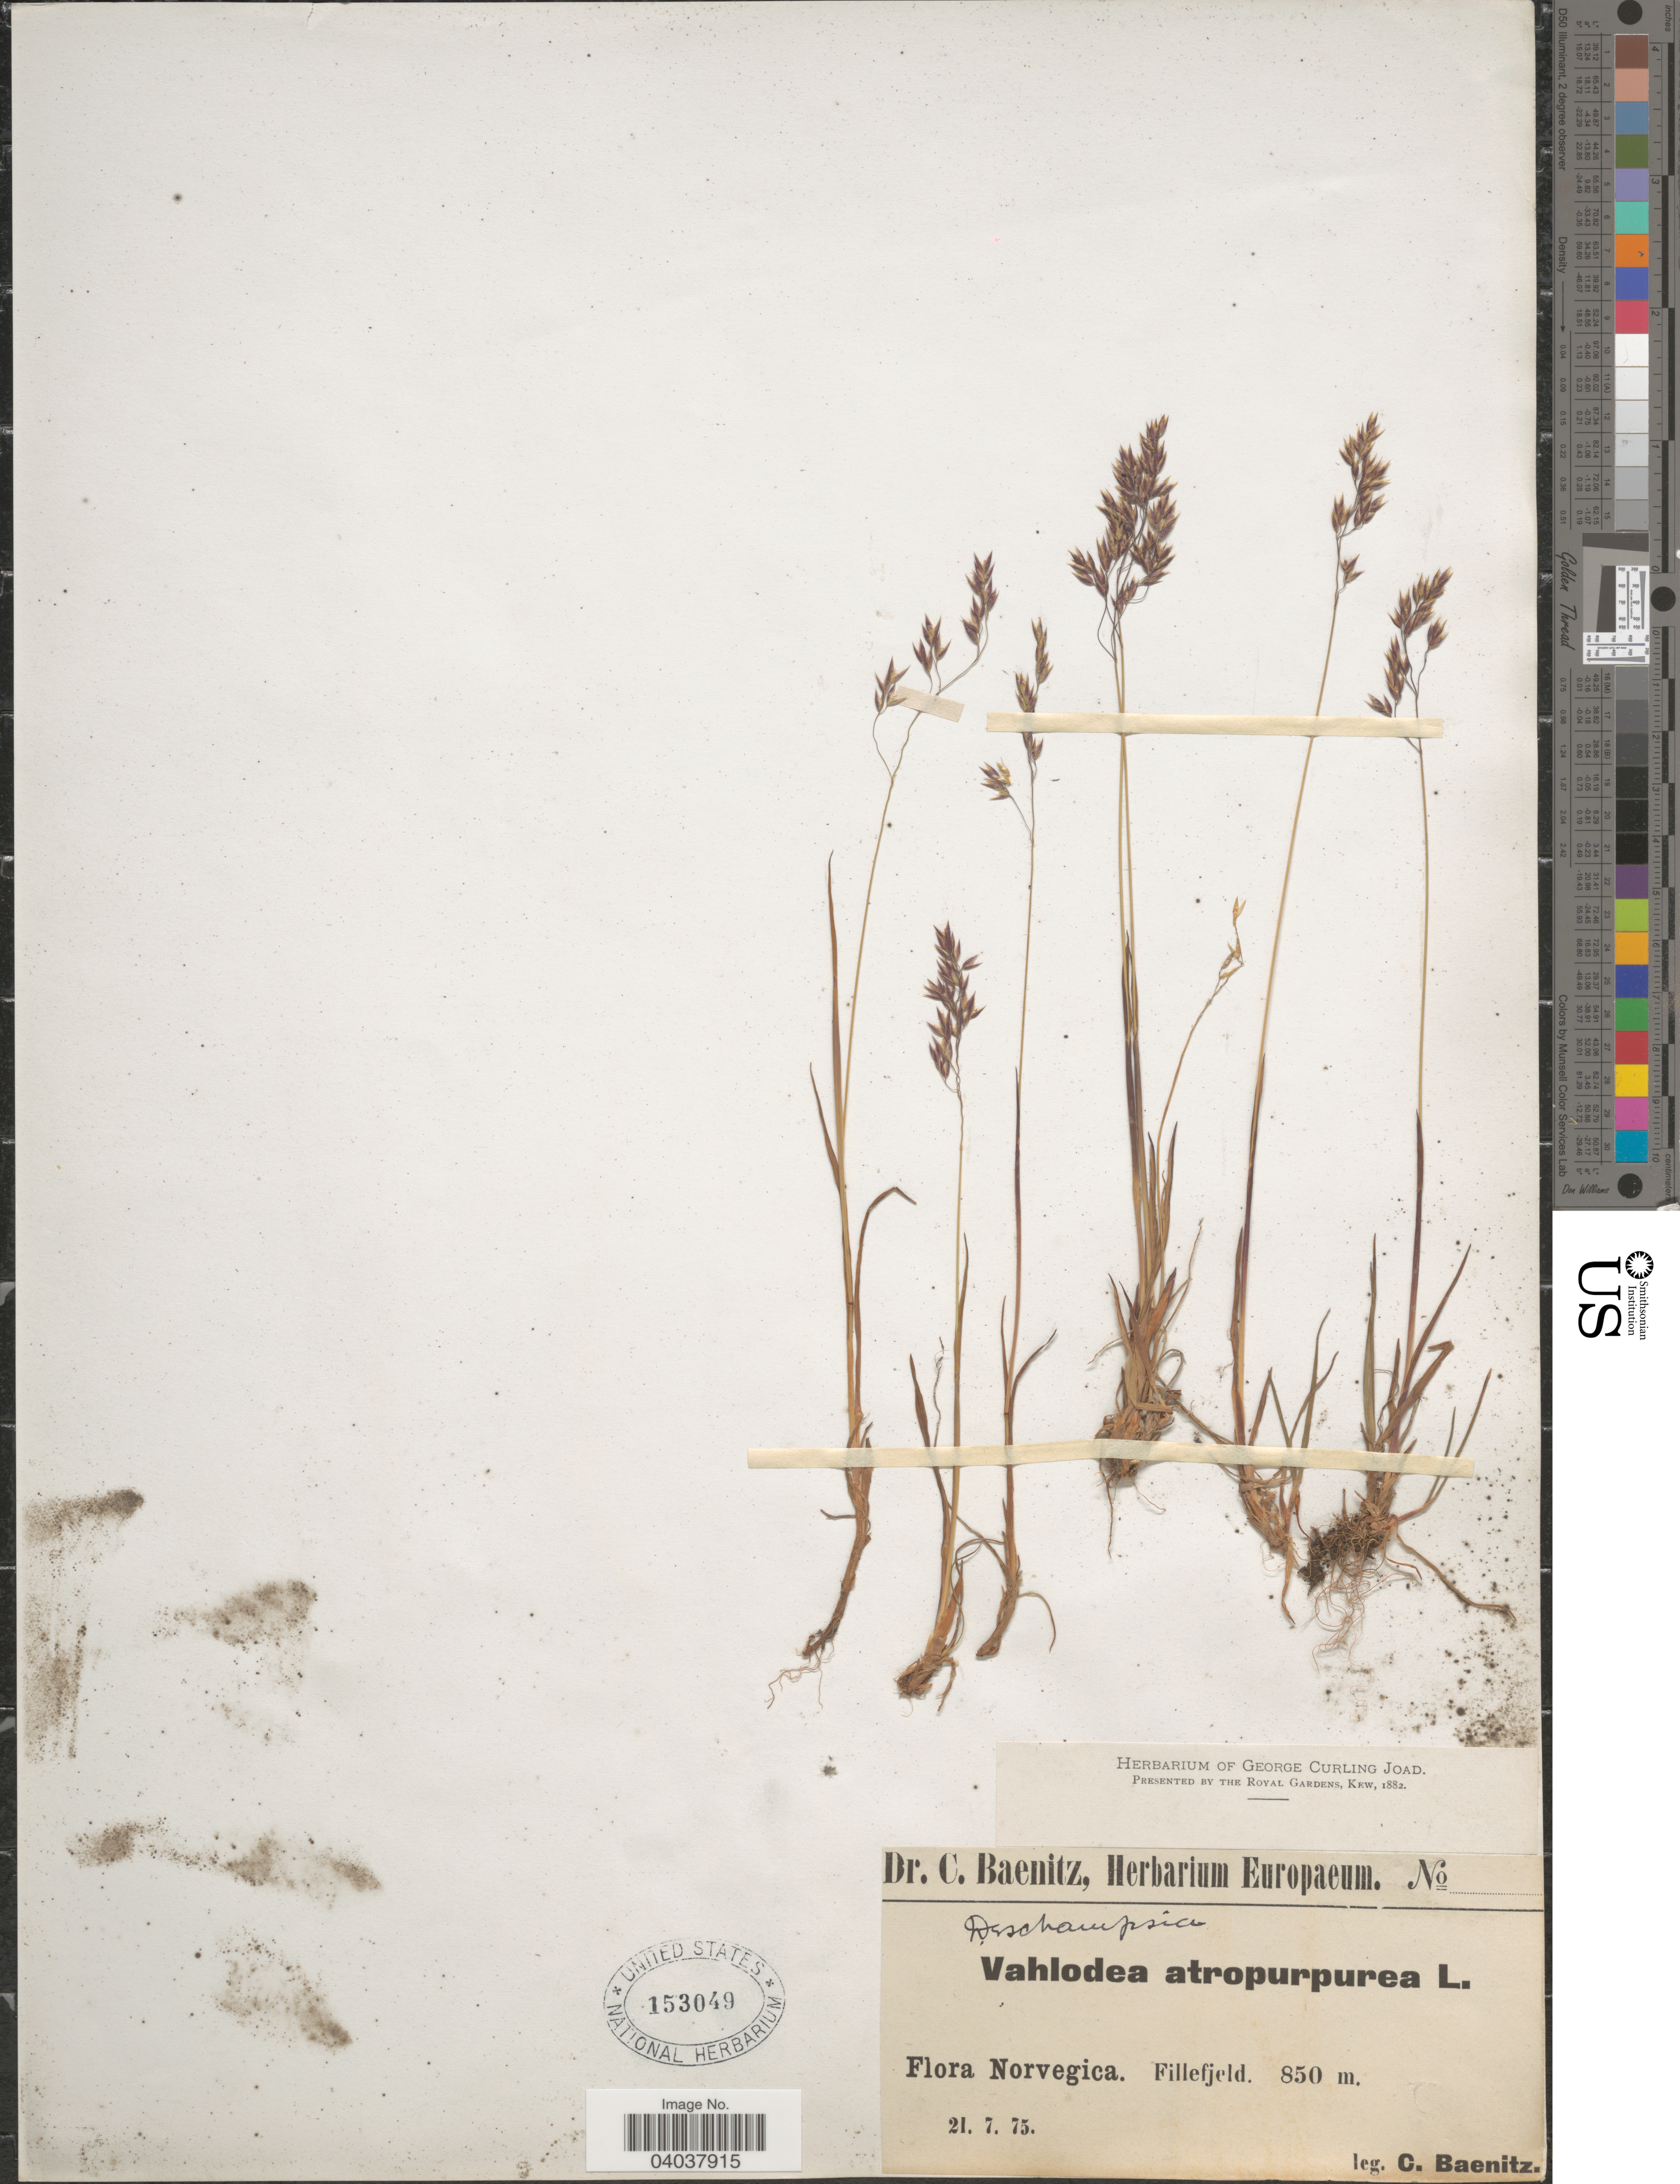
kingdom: Plantae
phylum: Tracheophyta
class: Liliopsida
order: Poales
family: Poaceae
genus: Vahlodea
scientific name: Vahlodea atropurpurea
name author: (Wahlenb.) Fr. ex Hartm.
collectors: C. G. Baenitz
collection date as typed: Transcribed d/m/y: 21/7/75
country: Norway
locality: Norvegica. Fillefjeld.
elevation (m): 850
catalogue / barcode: US 153049